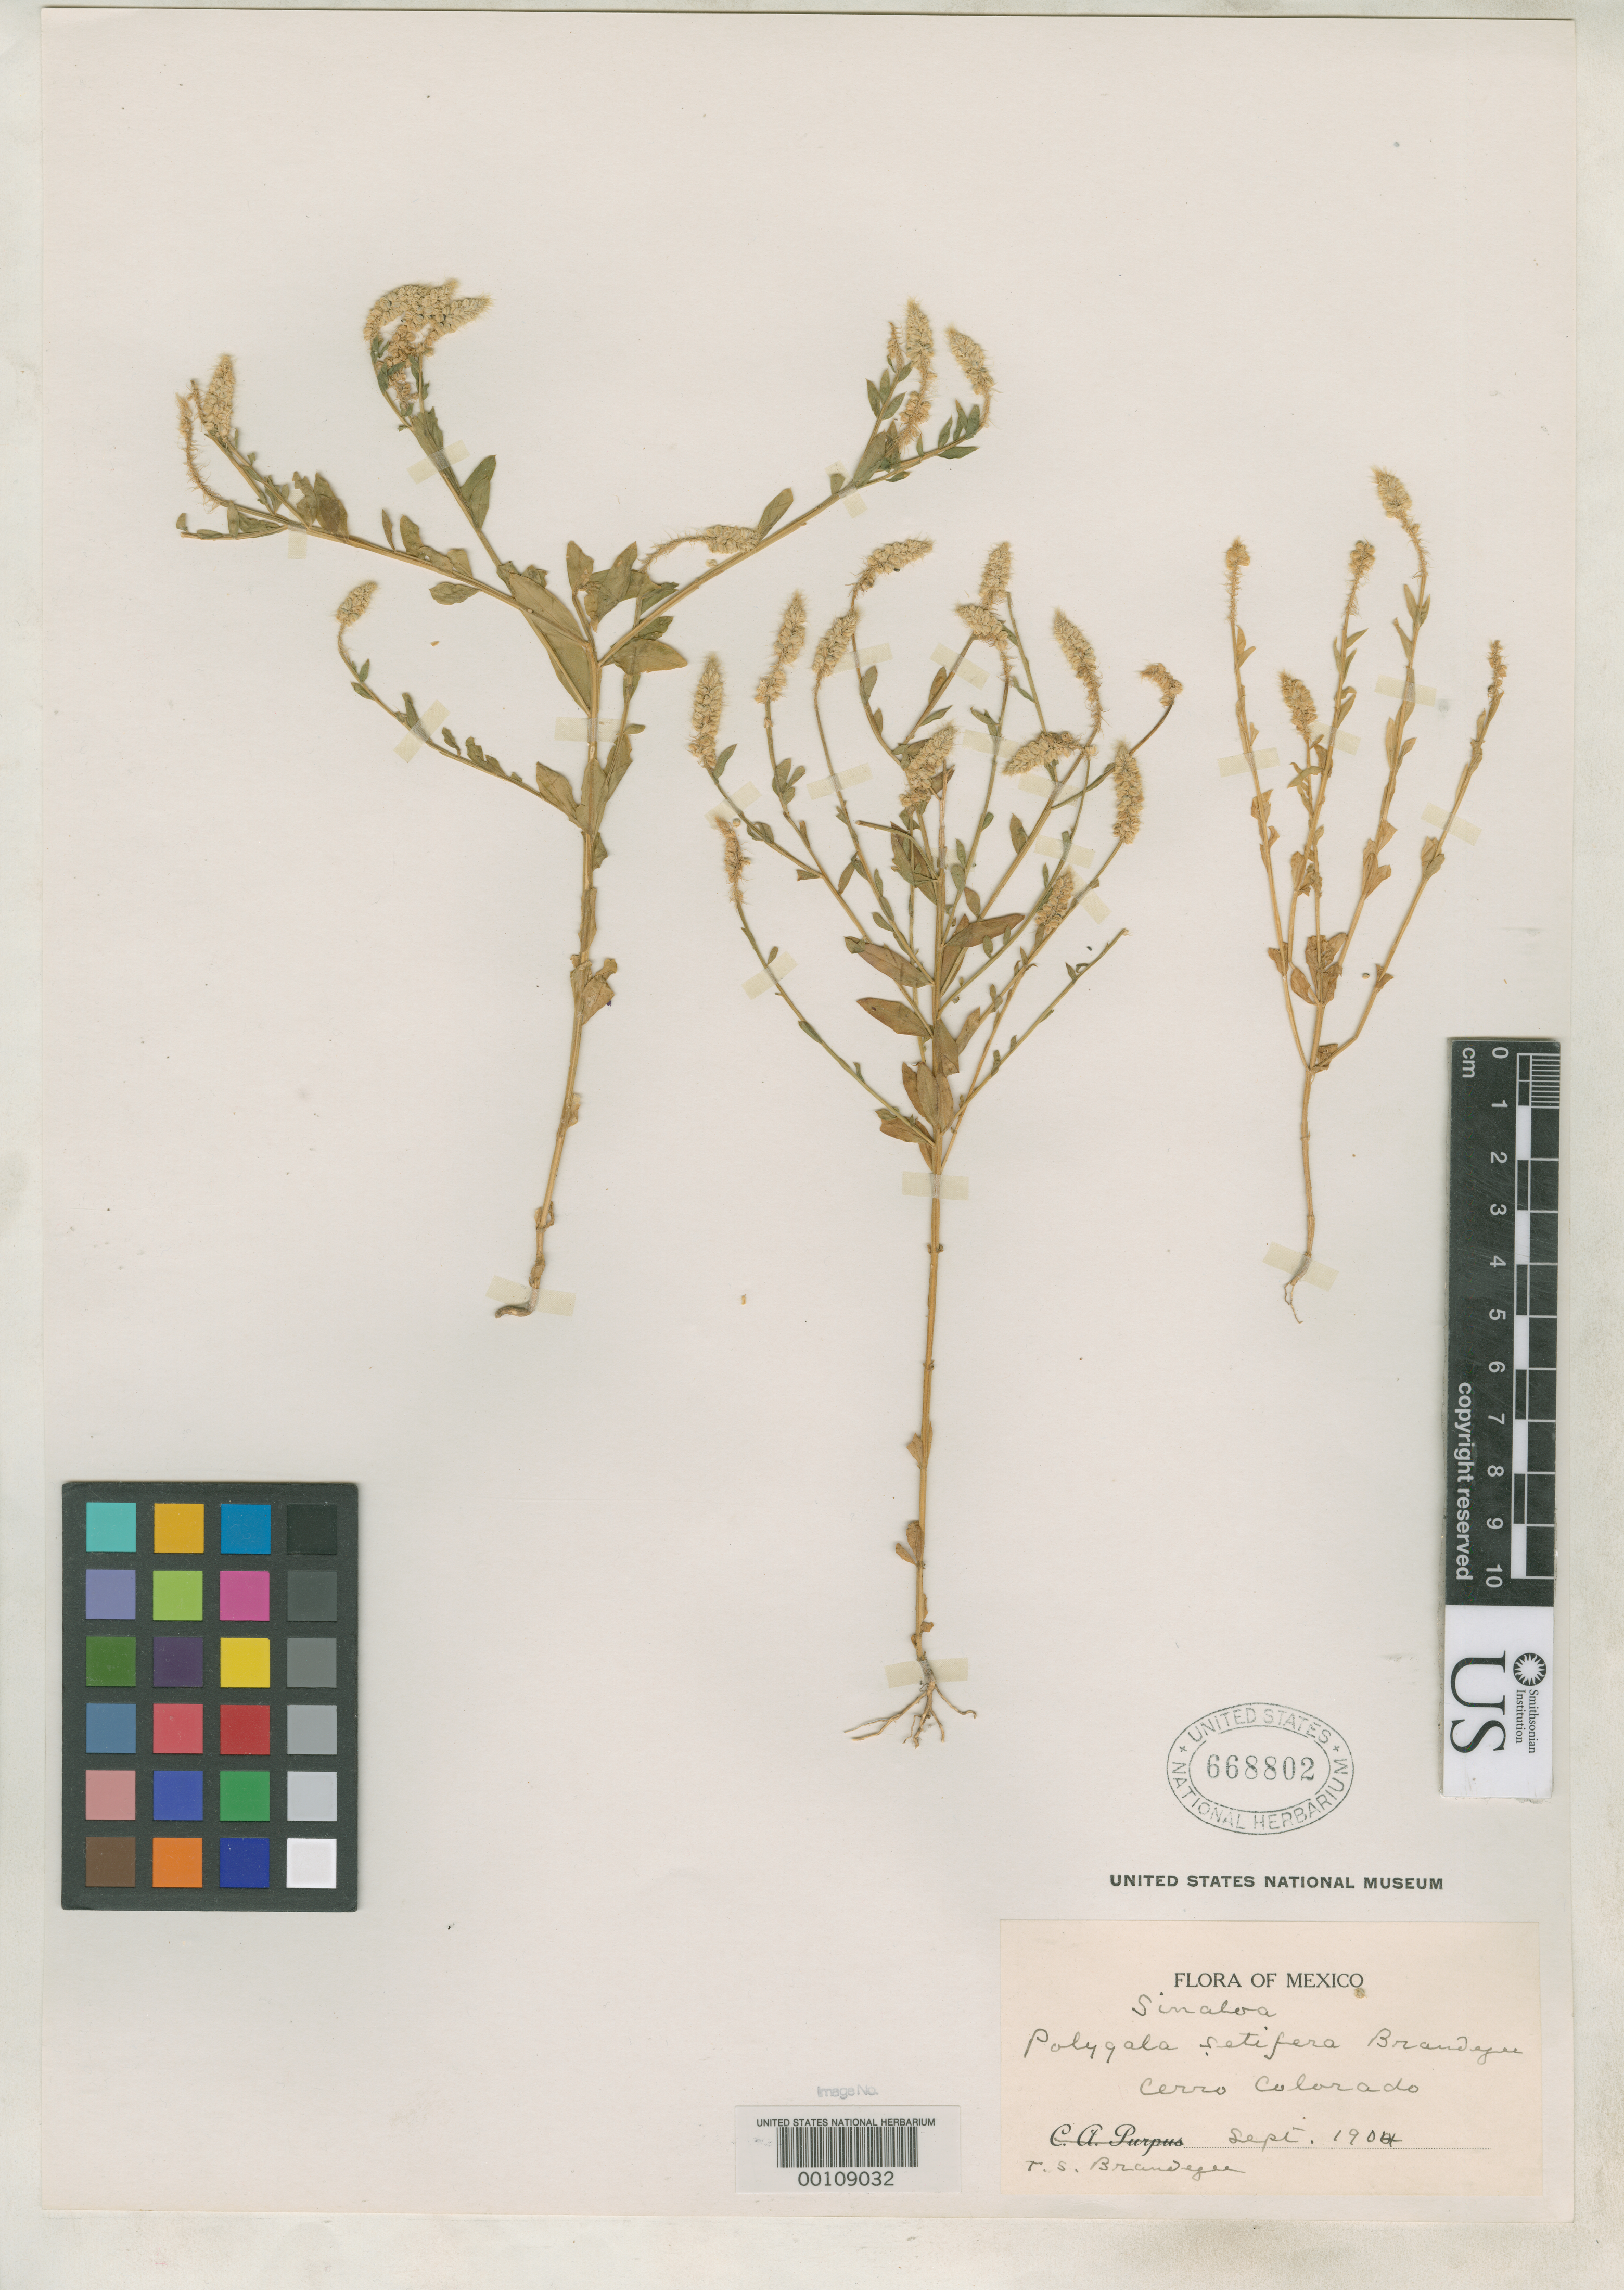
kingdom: Plantae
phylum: Tracheophyta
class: Magnoliopsida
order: Fabales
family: Polygalaceae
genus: Polygala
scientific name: Polygala setifera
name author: Brandegee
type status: Type Collection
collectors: T. S. Brandegee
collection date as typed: Sep 1904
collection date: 1904-09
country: Mexico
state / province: Sinaloa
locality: Cerro Colorado.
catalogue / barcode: US 668802